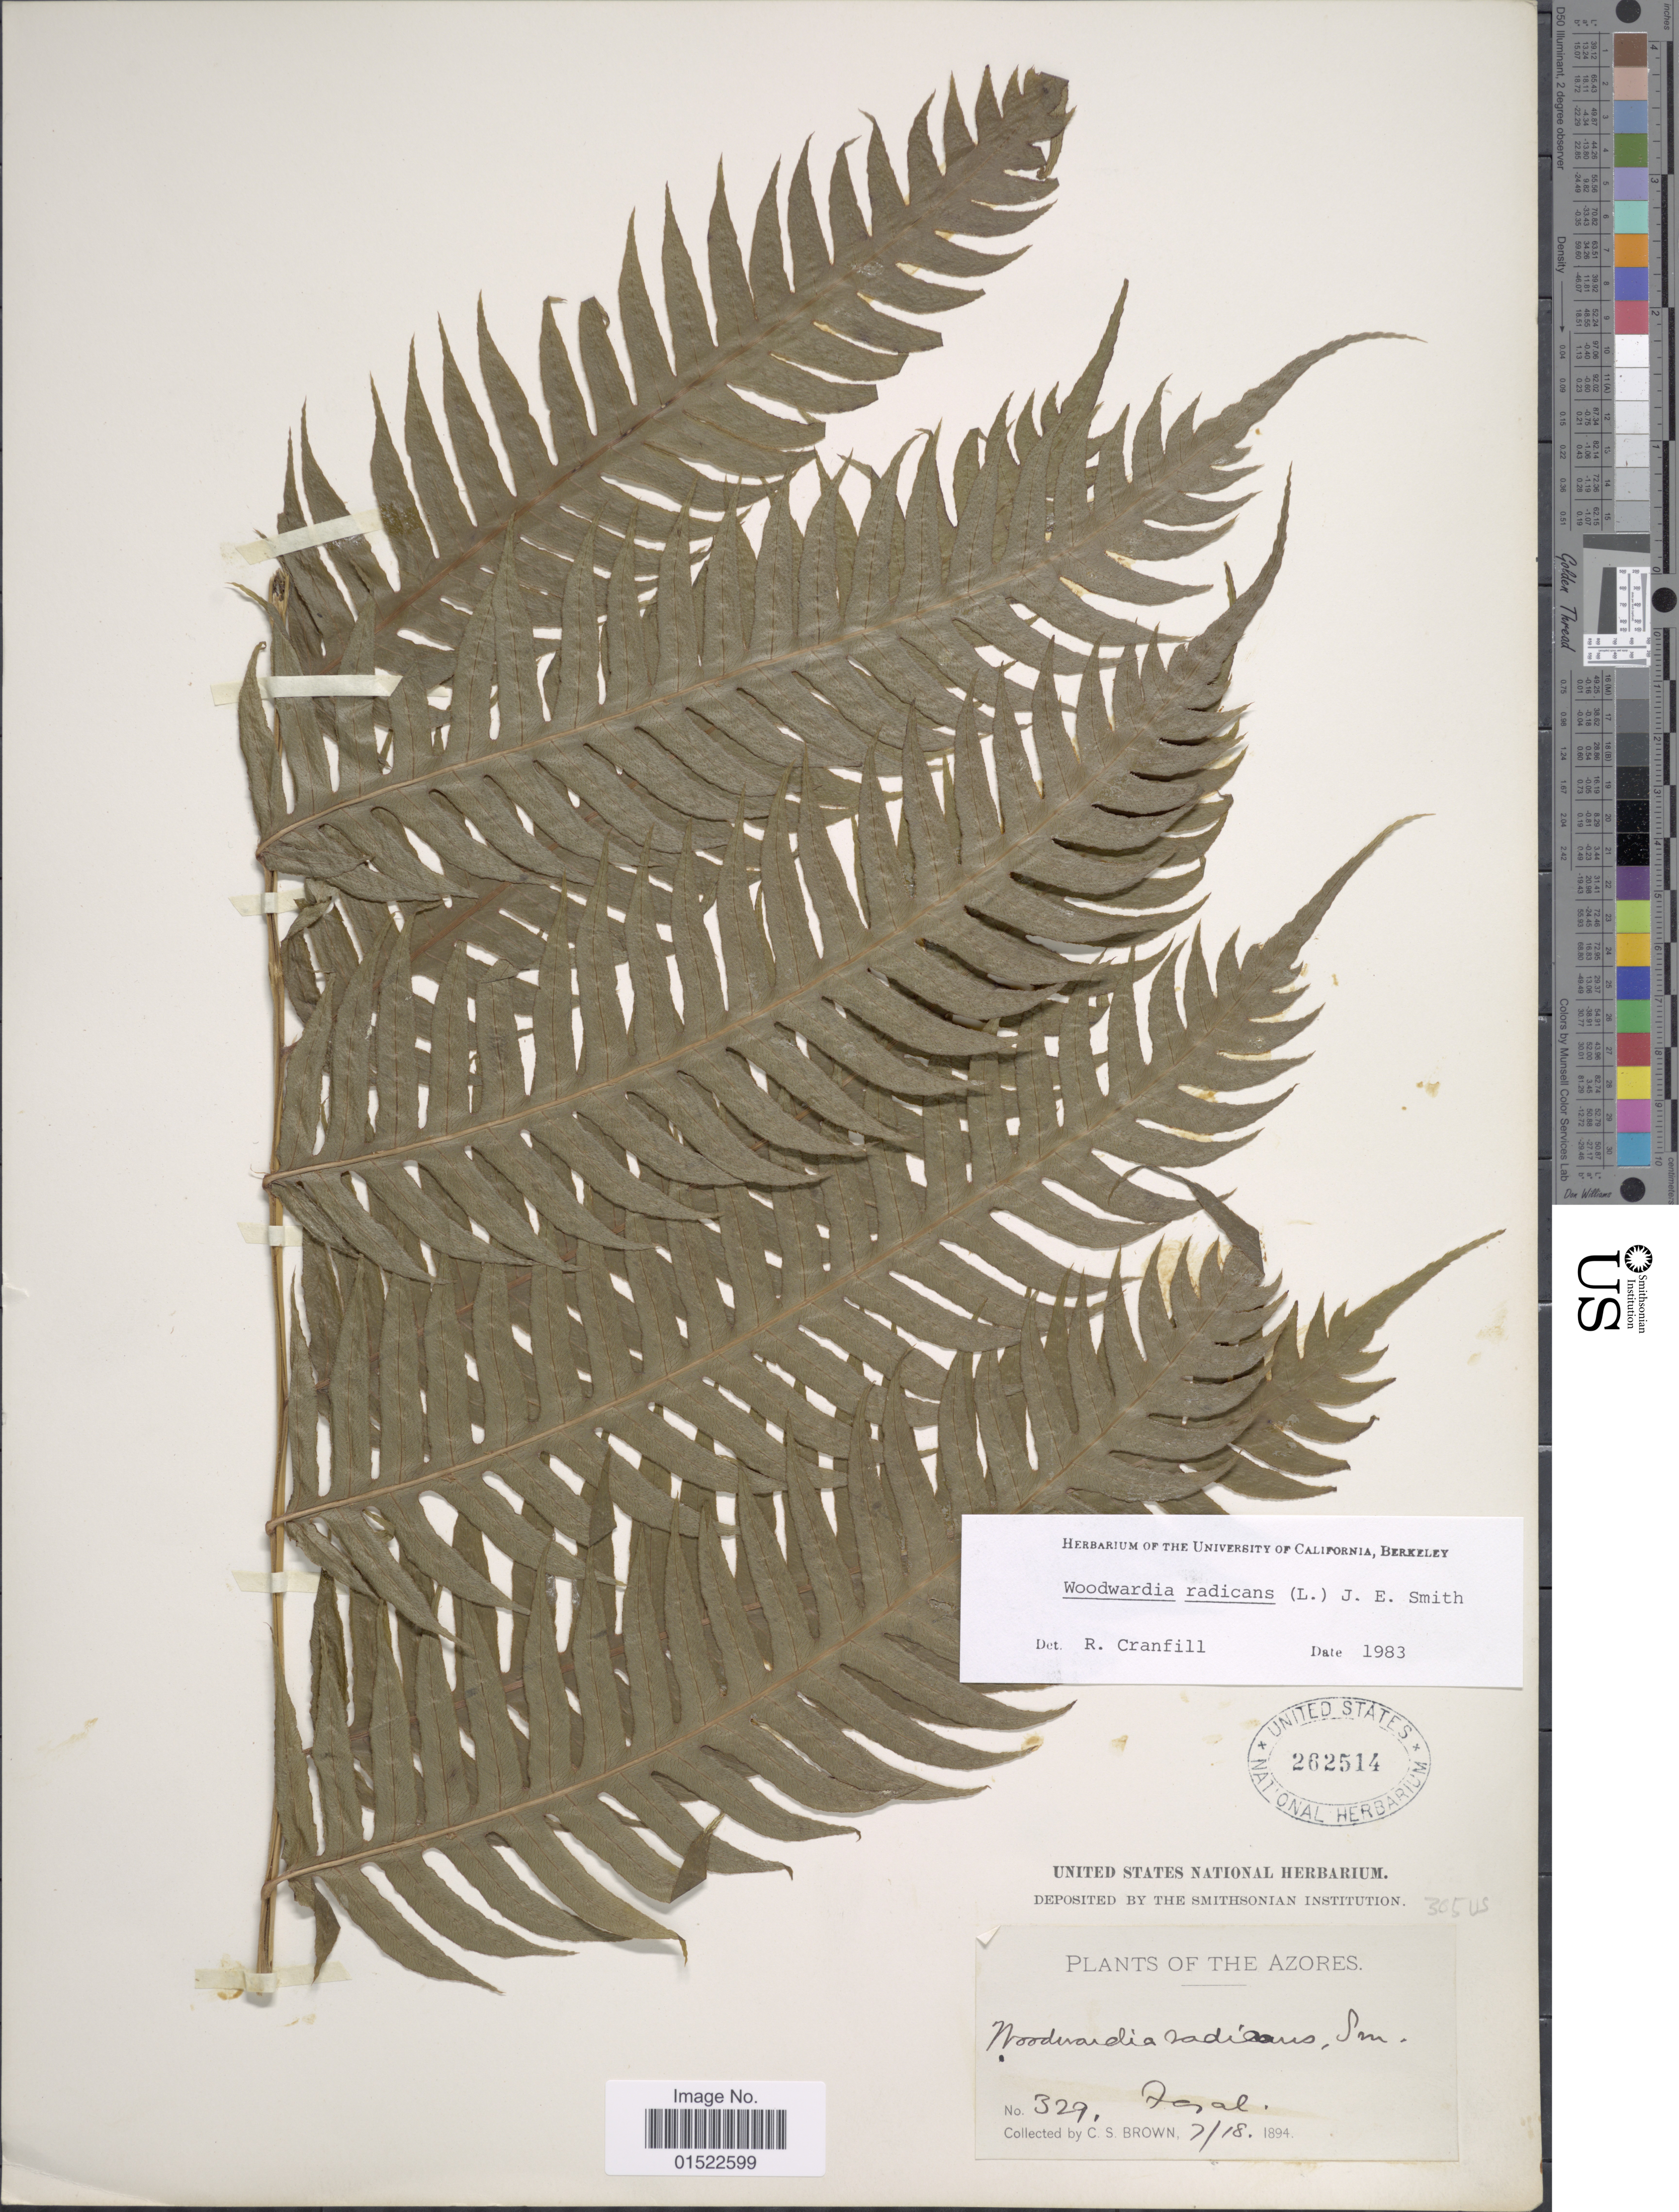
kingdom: Plantae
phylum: Tracheophyta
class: Polypodiopsida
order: Polypodiales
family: Blechnaceae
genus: Woodwardia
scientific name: Woodwardia radicans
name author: (L.) Sm.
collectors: C. S. Brown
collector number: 329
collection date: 1894-07-18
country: Portugal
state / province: Azores (Aut. Reg.)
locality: Fenal [interpreted]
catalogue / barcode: US 262514